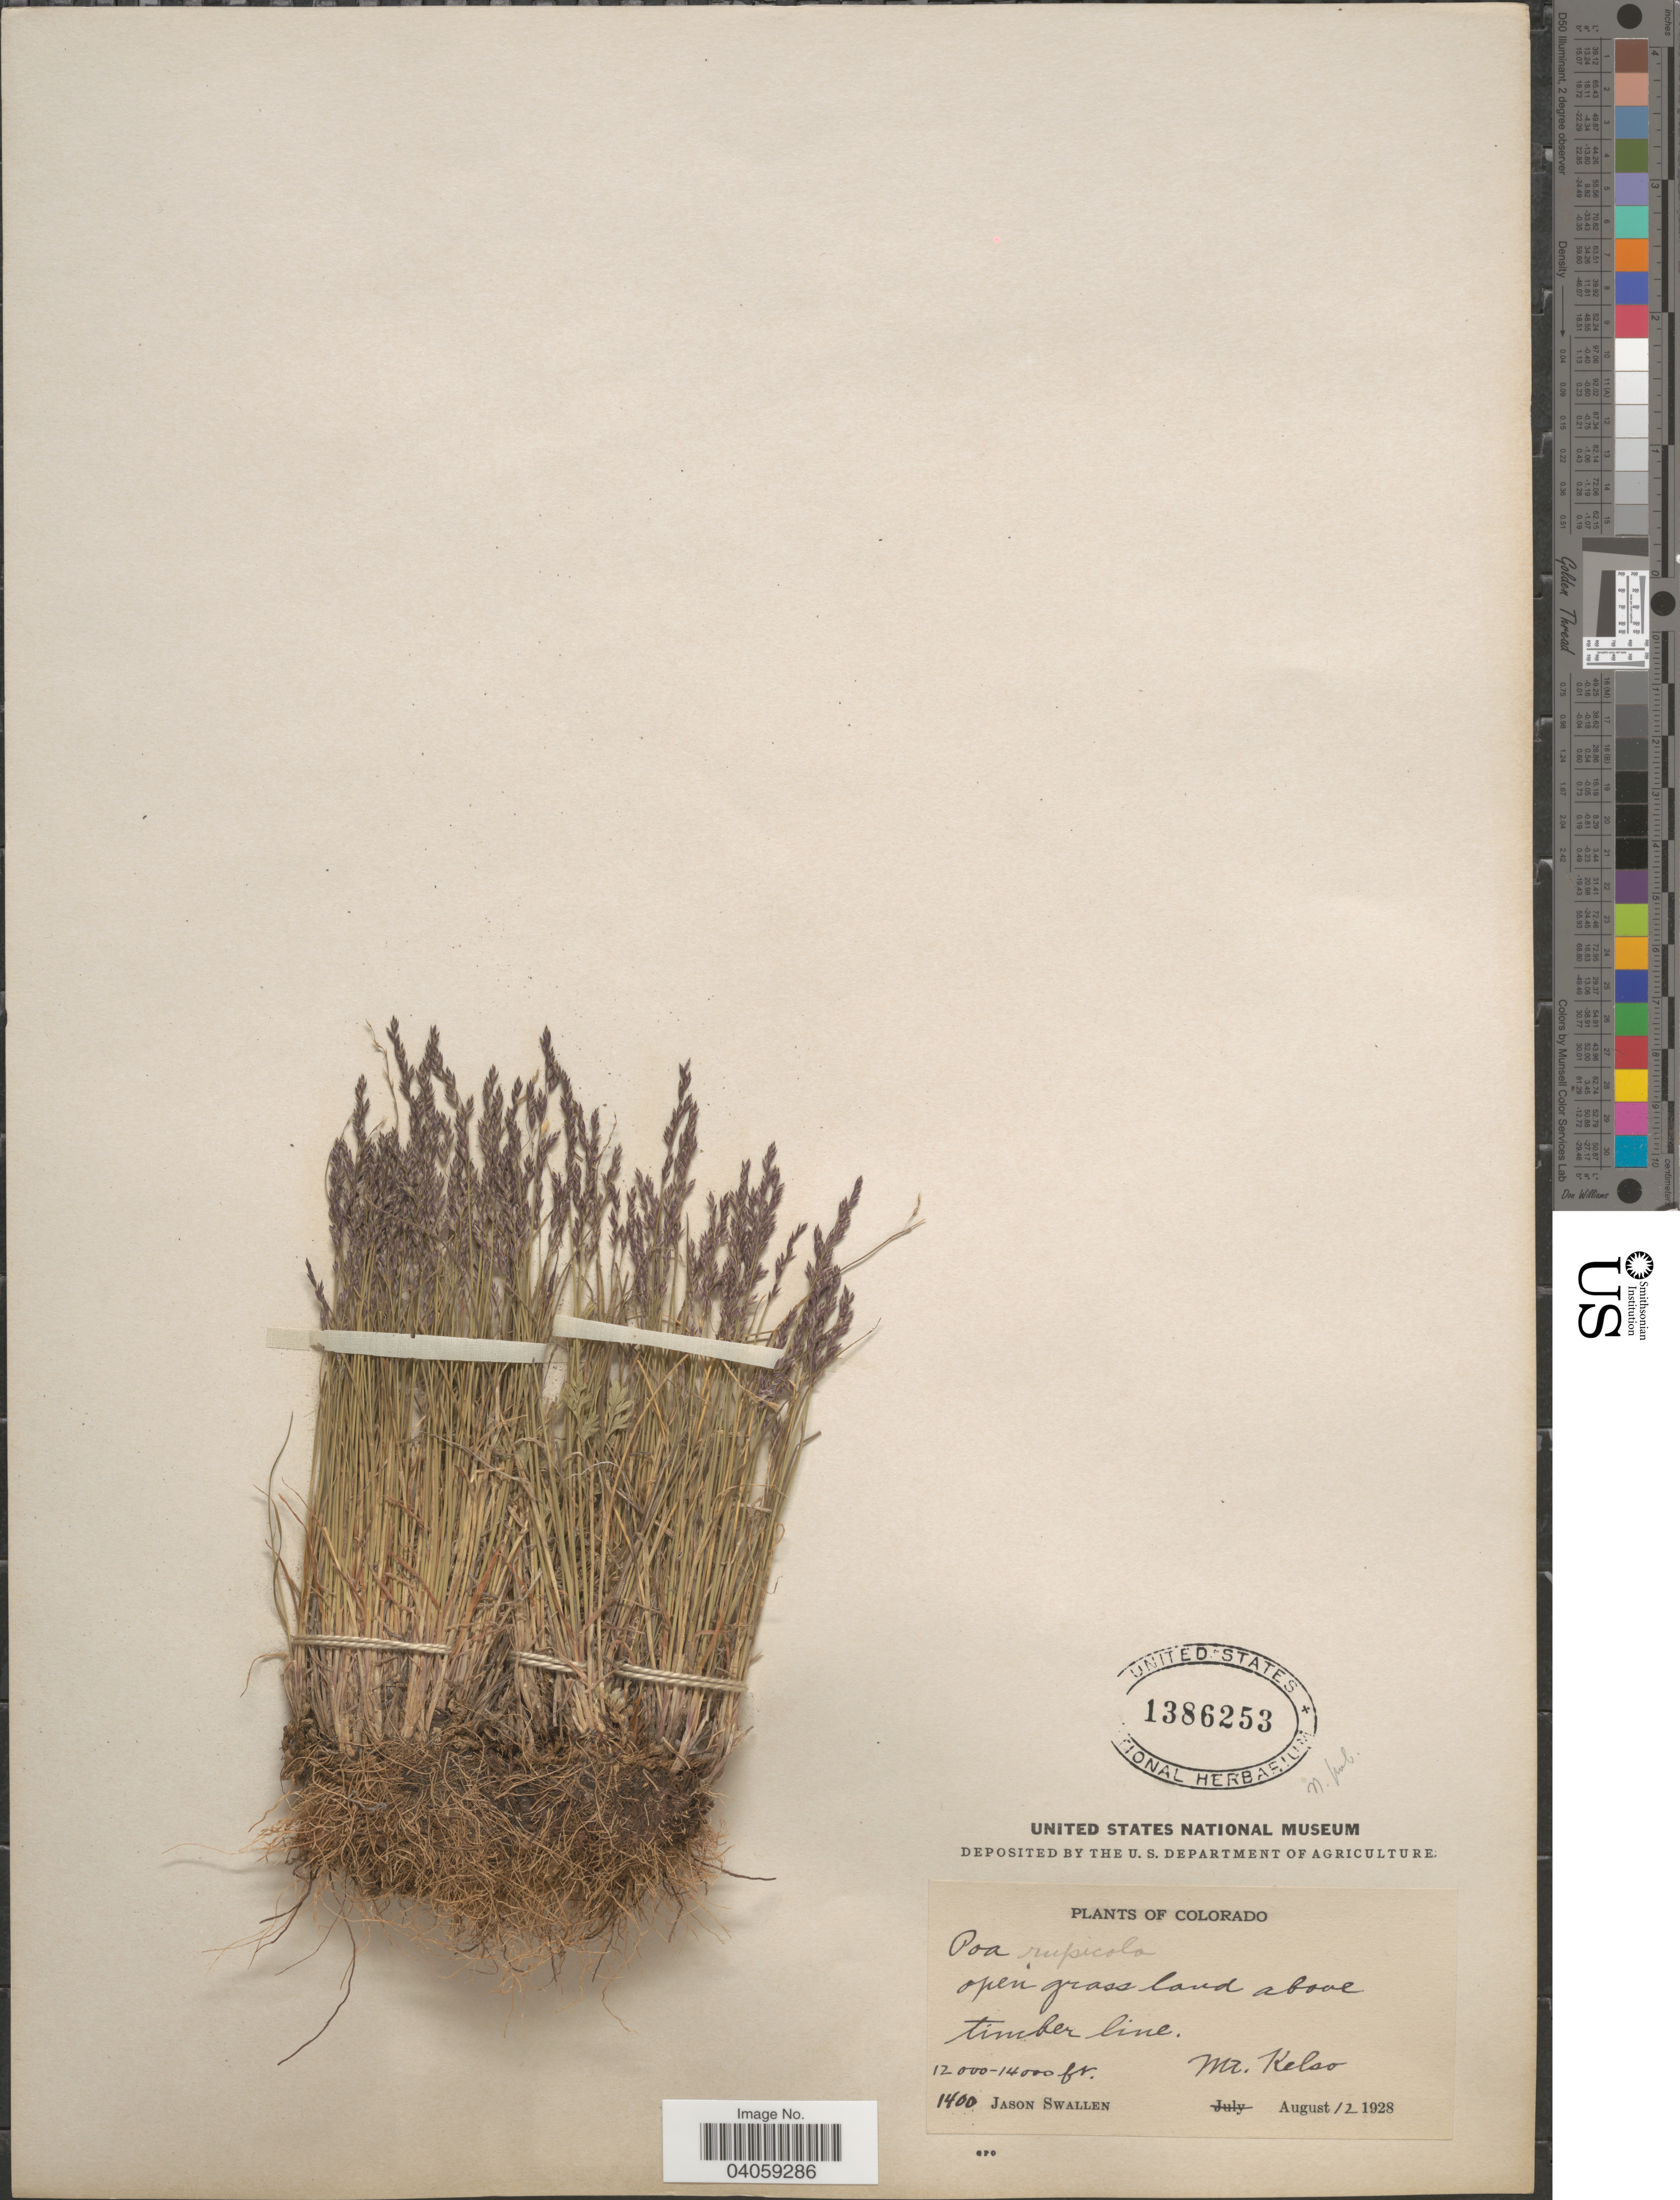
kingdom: Plantae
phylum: Tracheophyta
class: Liliopsida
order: Poales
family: Poaceae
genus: Poa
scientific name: Poa glauca subsp. rupicola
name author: (Nash) W.A. Weber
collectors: J. R. Swallen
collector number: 1400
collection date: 1928-08-12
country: United States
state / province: Colorado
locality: Above timber line. Mt. Kelso.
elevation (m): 3658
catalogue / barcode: US 1386253